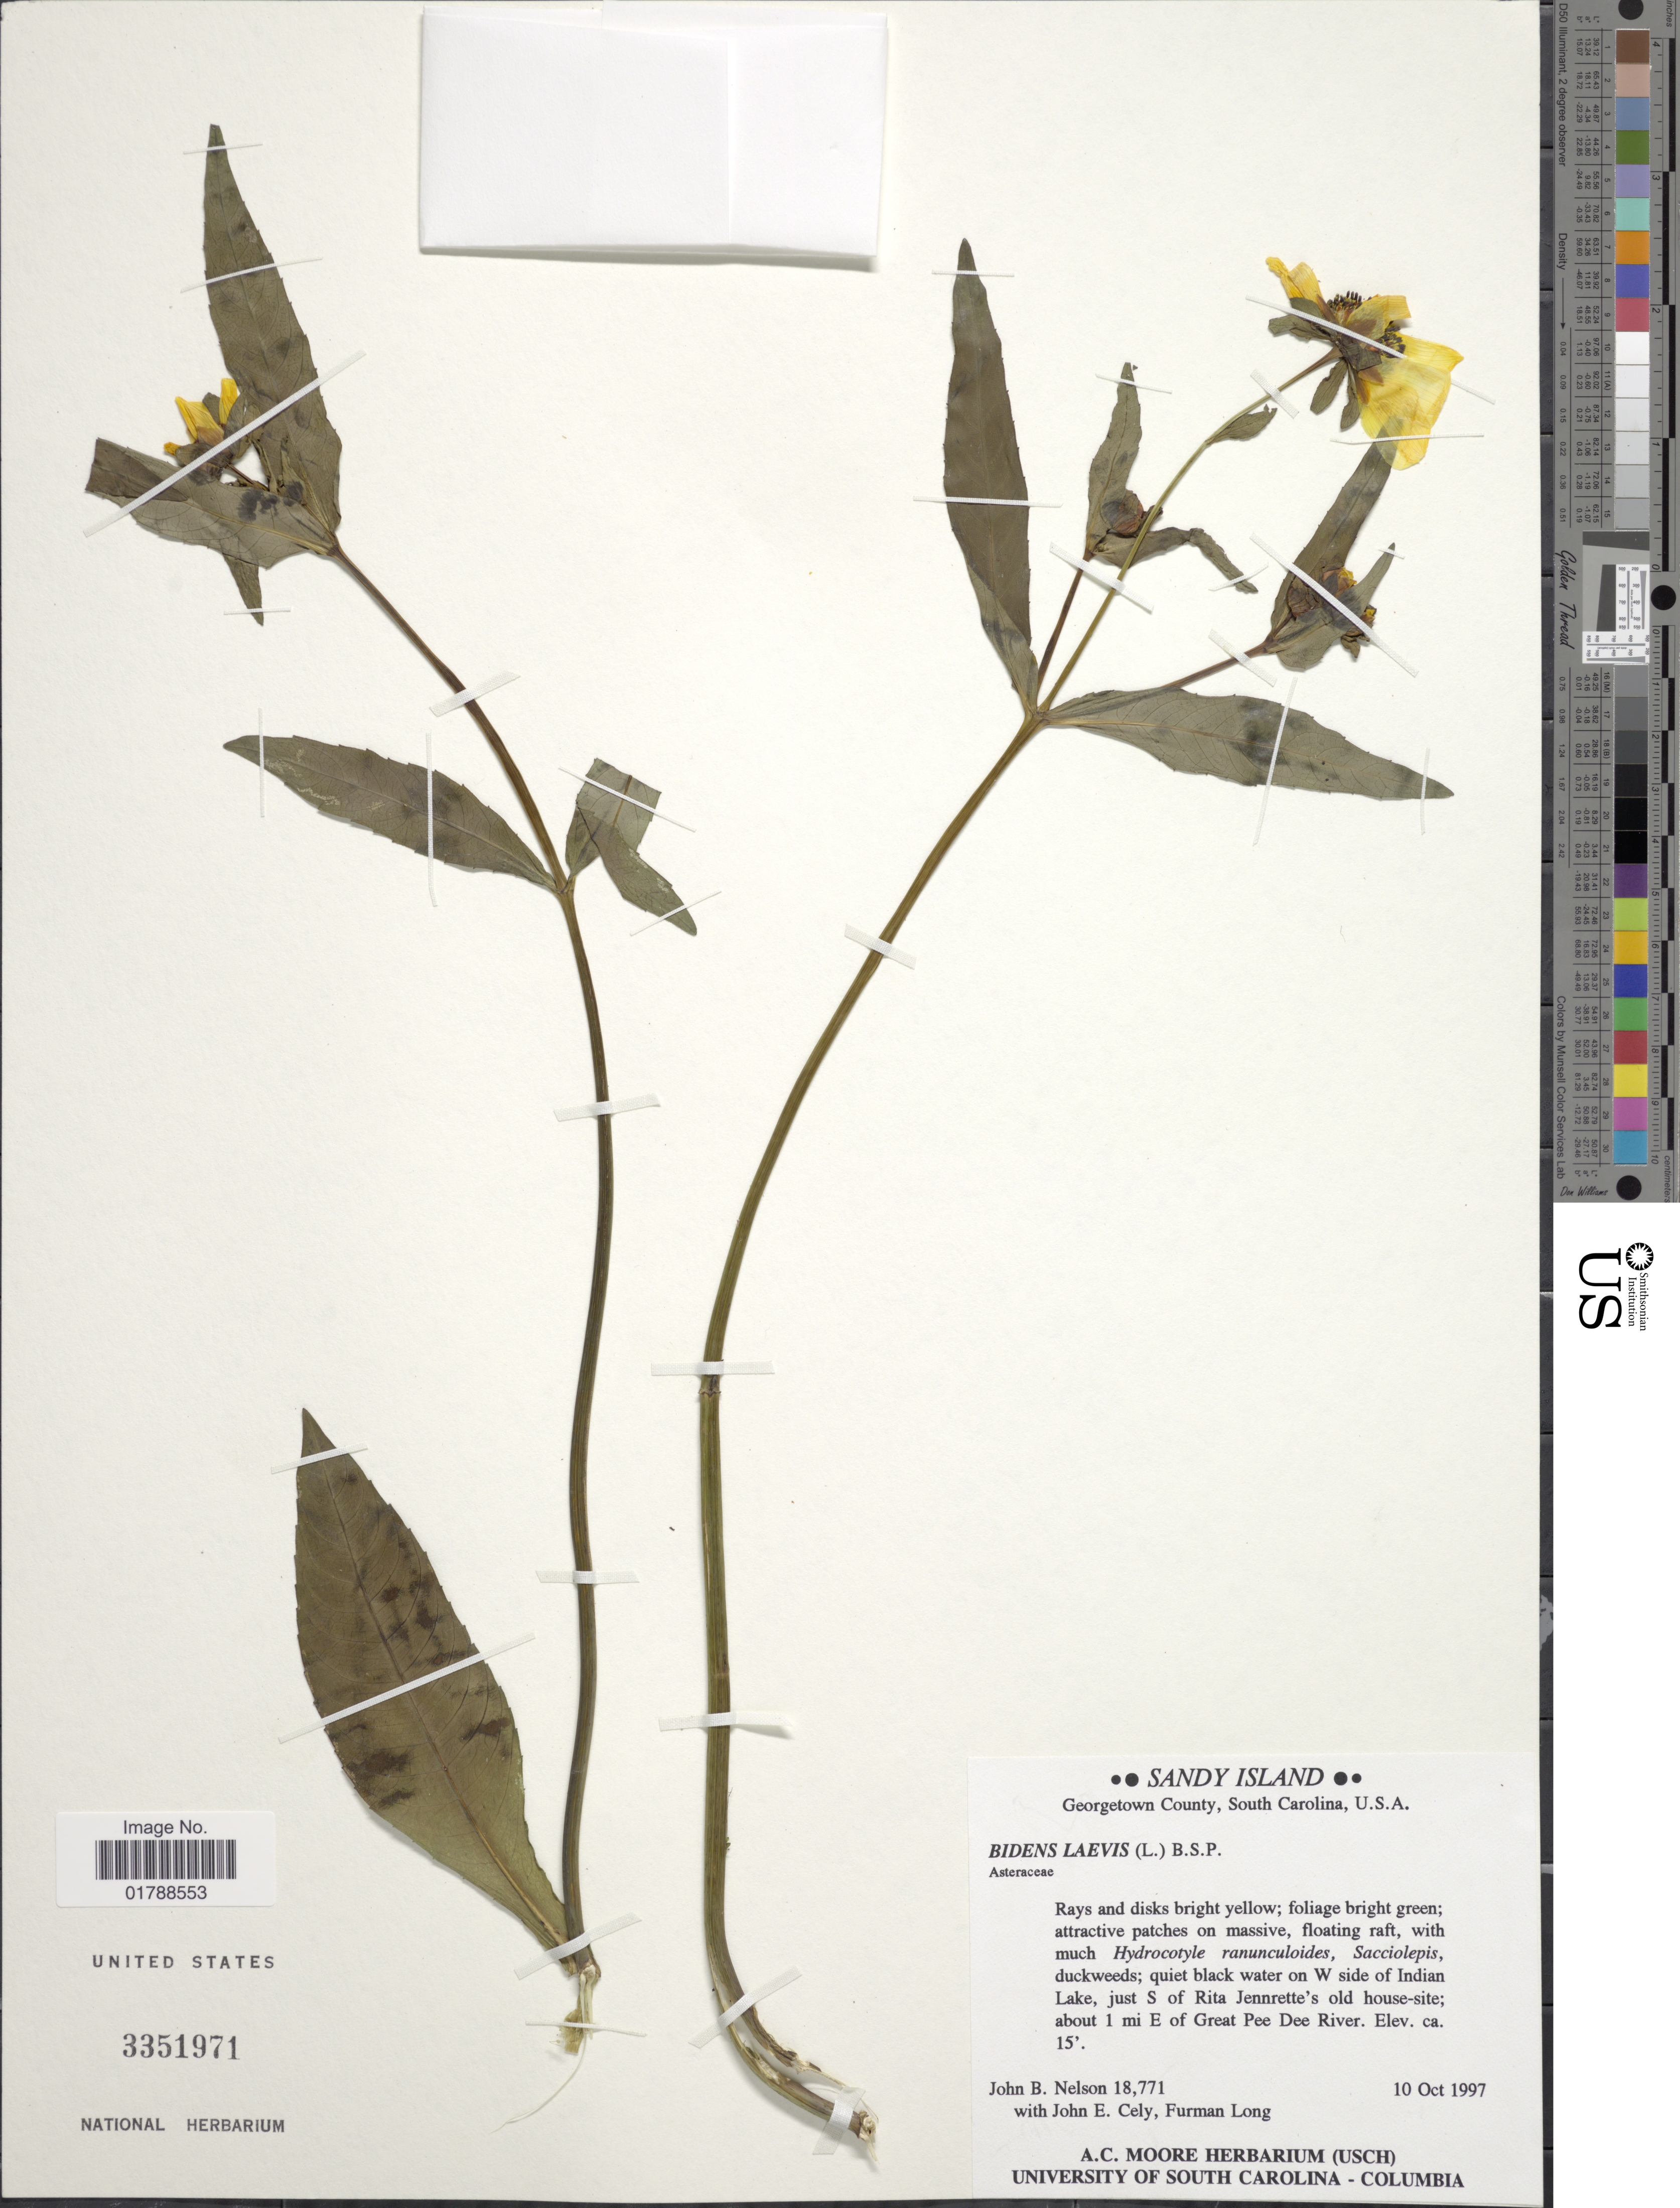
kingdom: Plantae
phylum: Tracheophyta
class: Magnoliopsida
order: Asterales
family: Asteraceae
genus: Bidens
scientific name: Bidens laevis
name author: (L.) Britton, Stearns & Poggenb.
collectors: J. B. Nelson, J. Cely & F. Long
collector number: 18771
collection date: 1997-10-10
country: United States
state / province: South Carolina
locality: Sandy Island. Georgetown County. W side on Indian Lake, just S of Rita Jennrette's old house-site; about 1 mi E of Great Pee Dee River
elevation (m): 5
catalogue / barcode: US 3351971